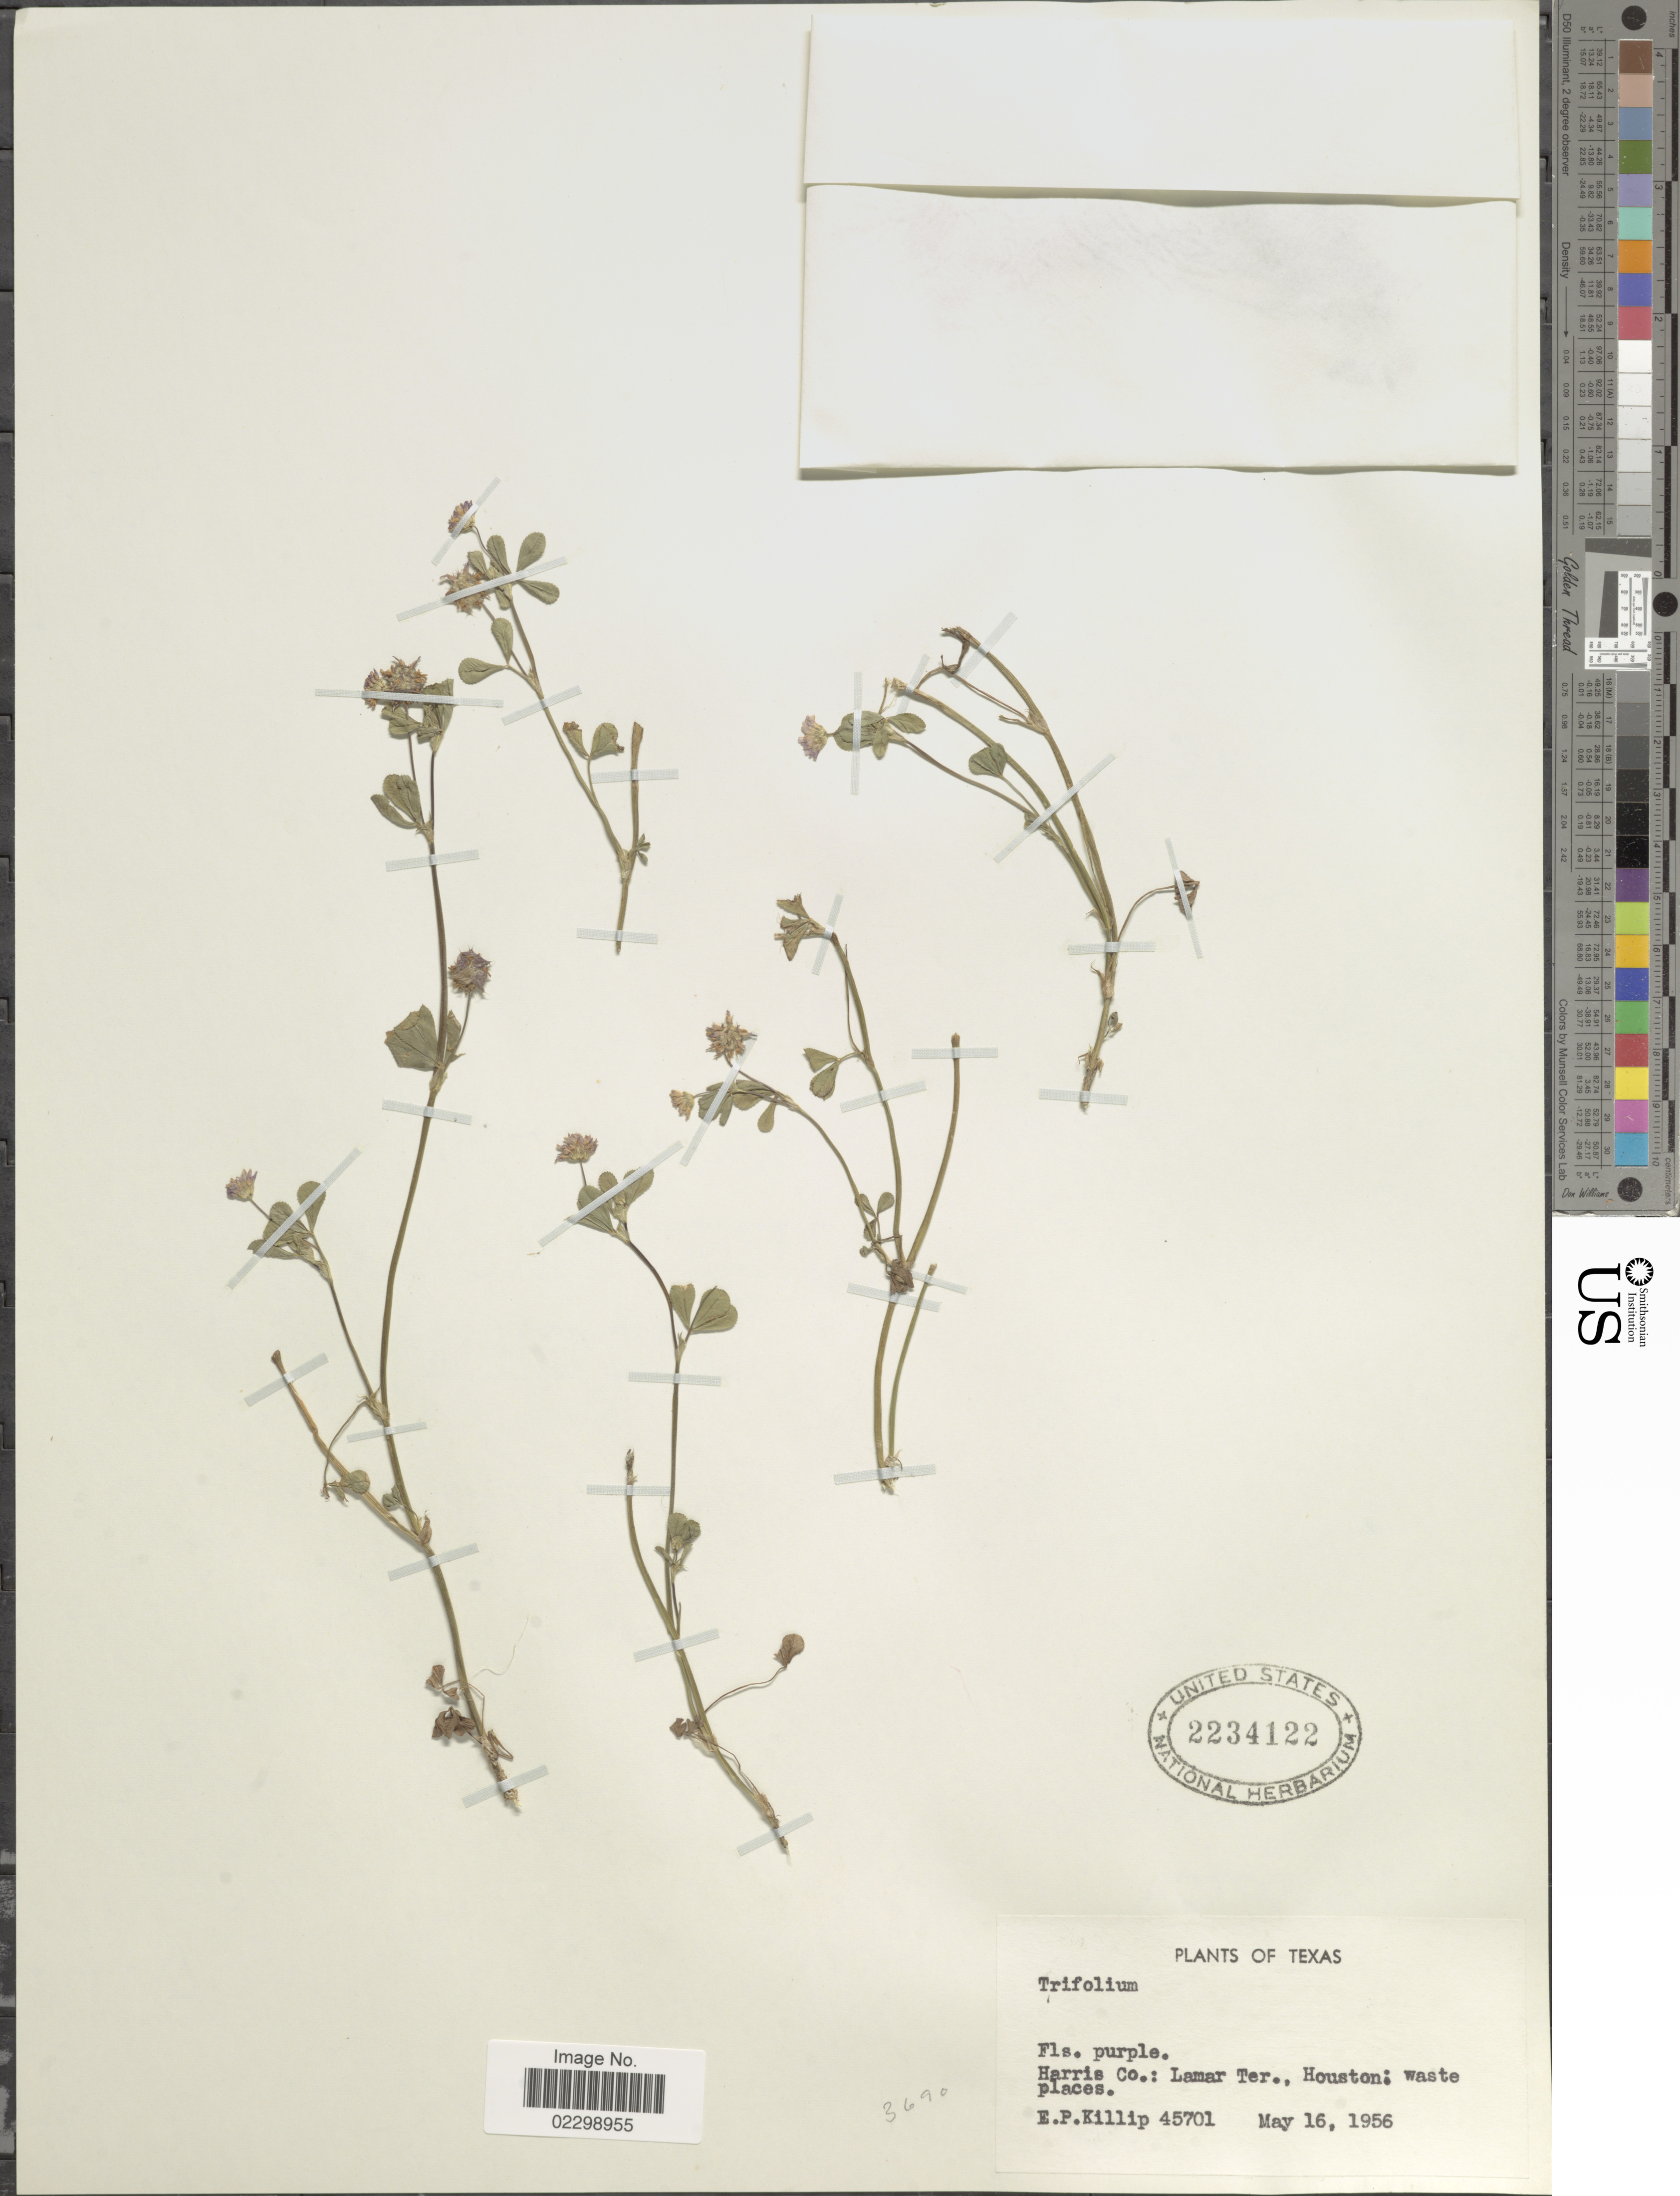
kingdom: Plantae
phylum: Tracheophyta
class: Magnoliopsida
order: Fabales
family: Fabaceae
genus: Trifolium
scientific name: Trifolium strictum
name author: L.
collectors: E. P. Killip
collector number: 45701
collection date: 1956-05-16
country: United States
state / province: Texas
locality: Harris Co.: Lamar Ter., Houston: waste places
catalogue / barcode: US 2234122